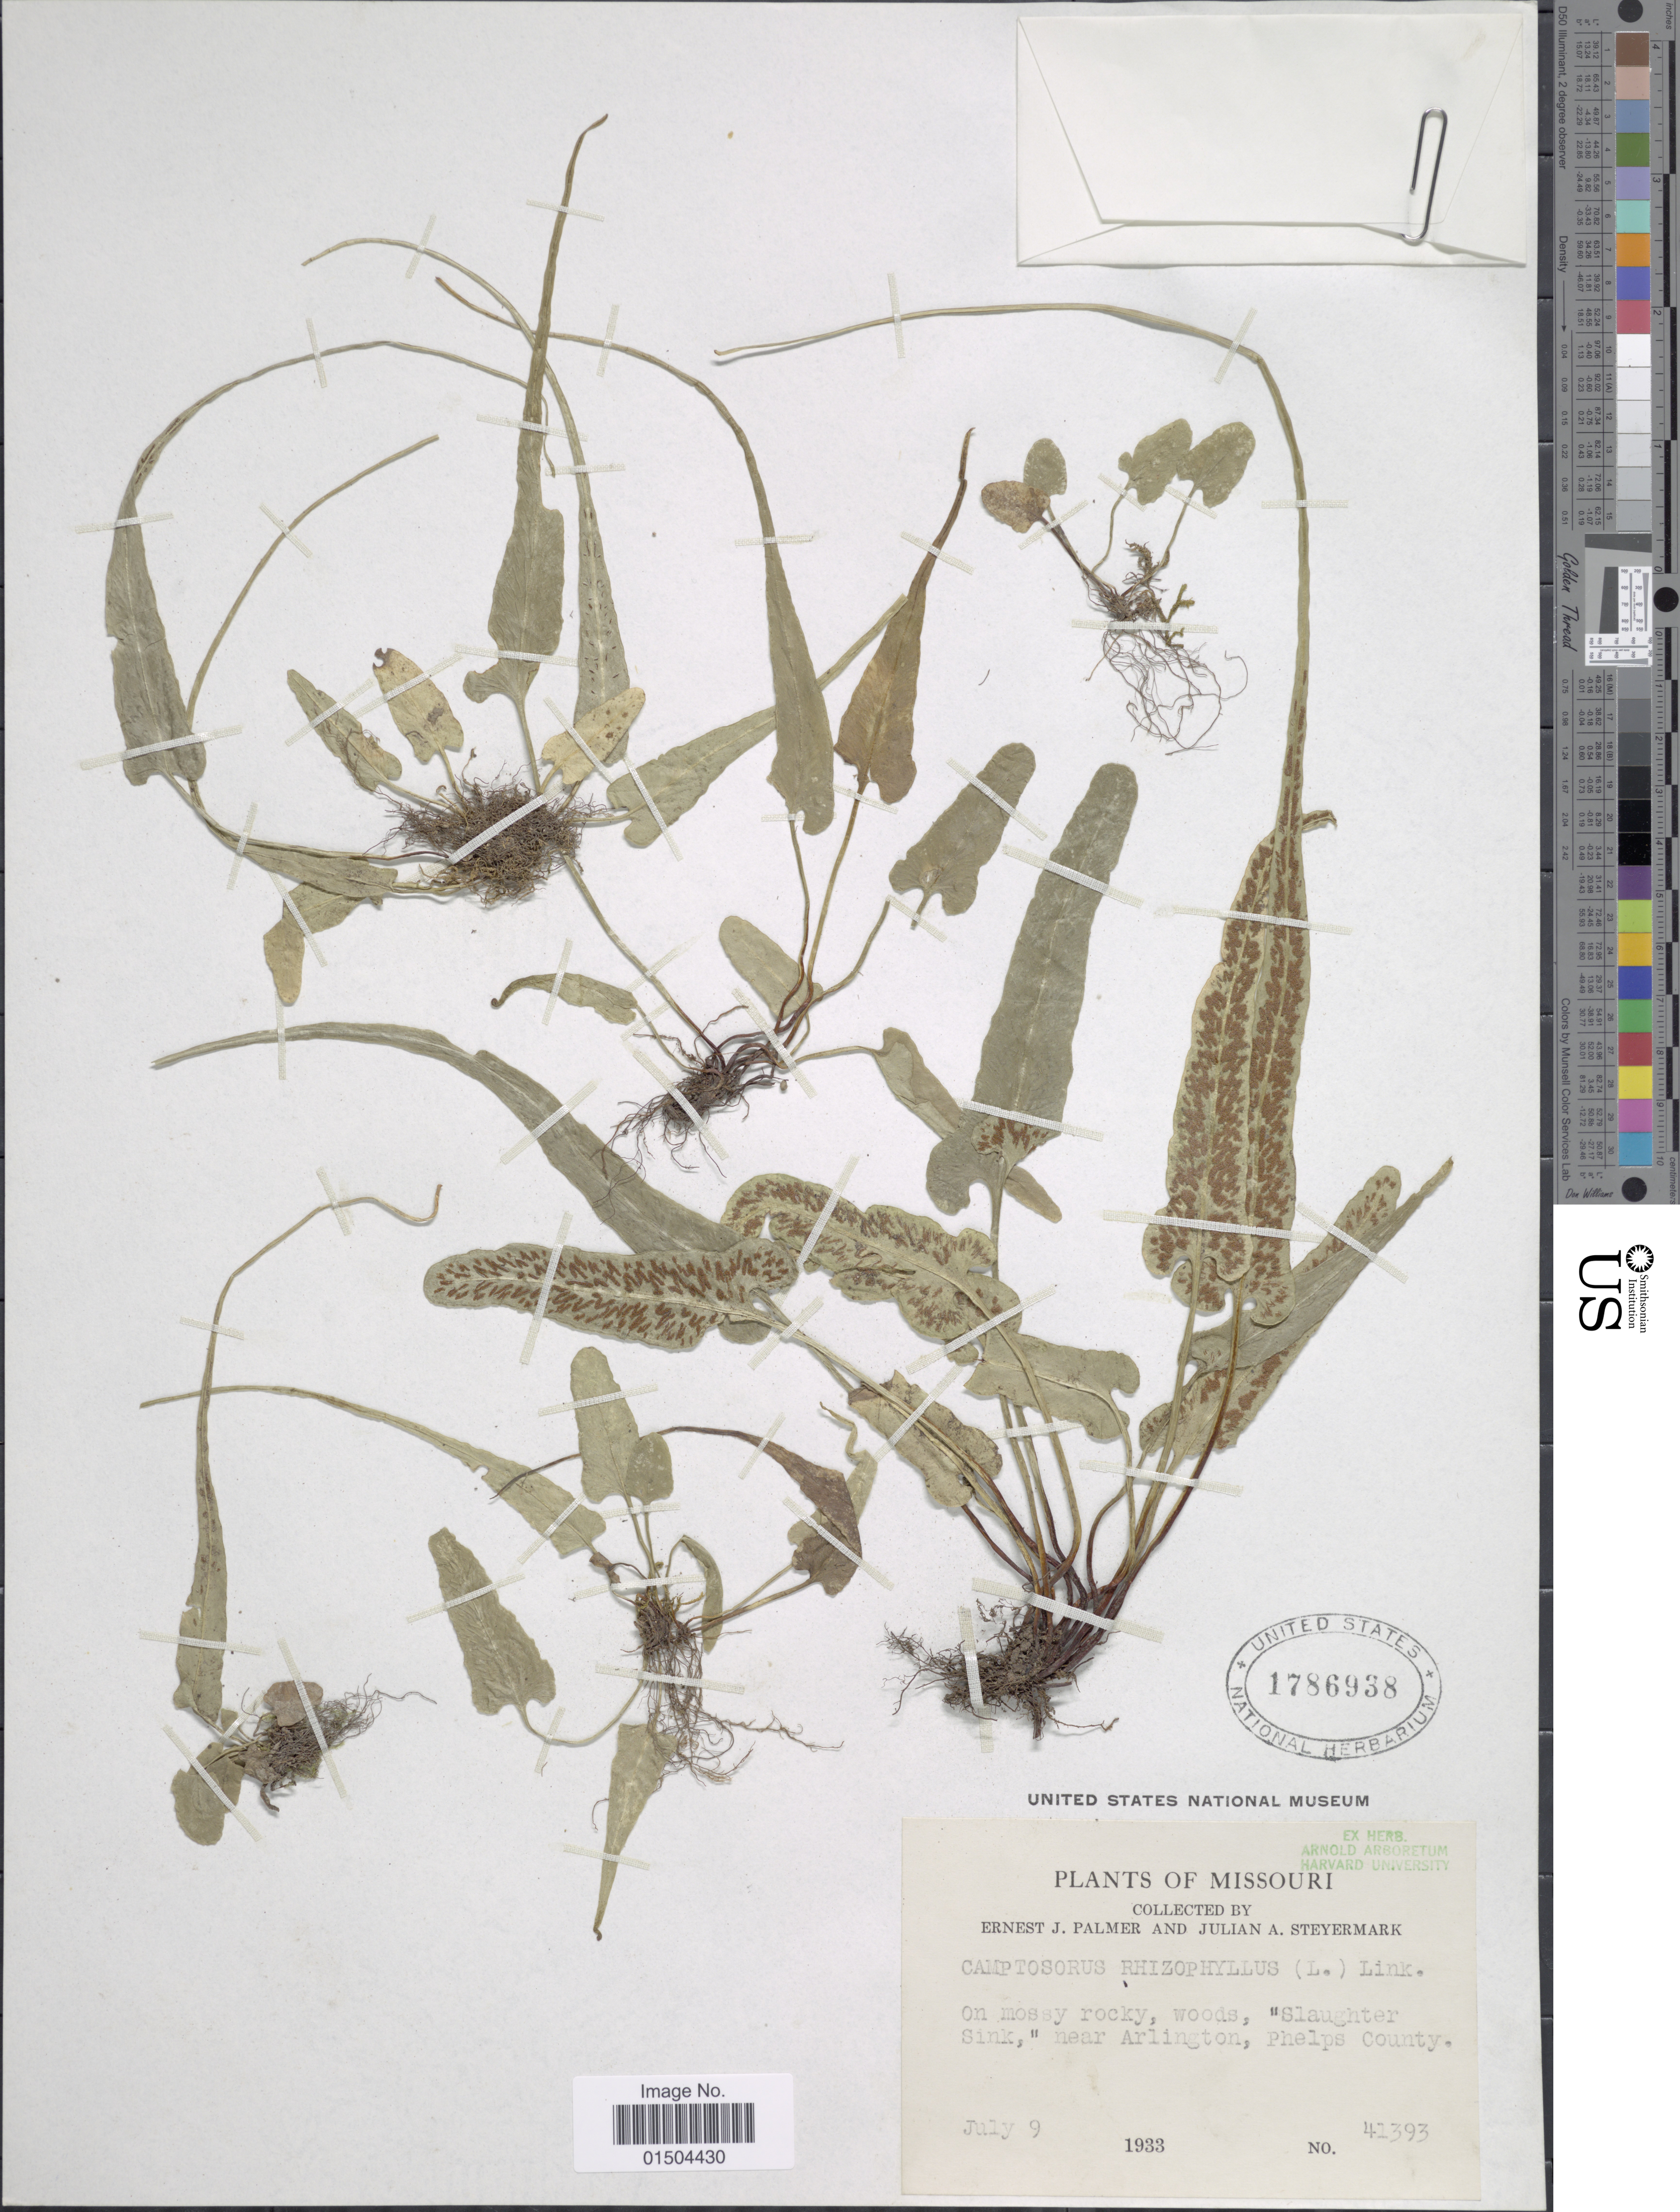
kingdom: Plantae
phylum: Tracheophyta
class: Polypodiopsida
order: Polypodiales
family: Aspleniaceae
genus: Asplenium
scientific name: Asplenium rhizophyllum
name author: L.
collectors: E. J. Palmer & J. Steyermark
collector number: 41393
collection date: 1933-07-09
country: United States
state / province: Missouri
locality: On mossy rocky, woods, "Slaughter Sink", near Arlington, Phelps County.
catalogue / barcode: US 1786938